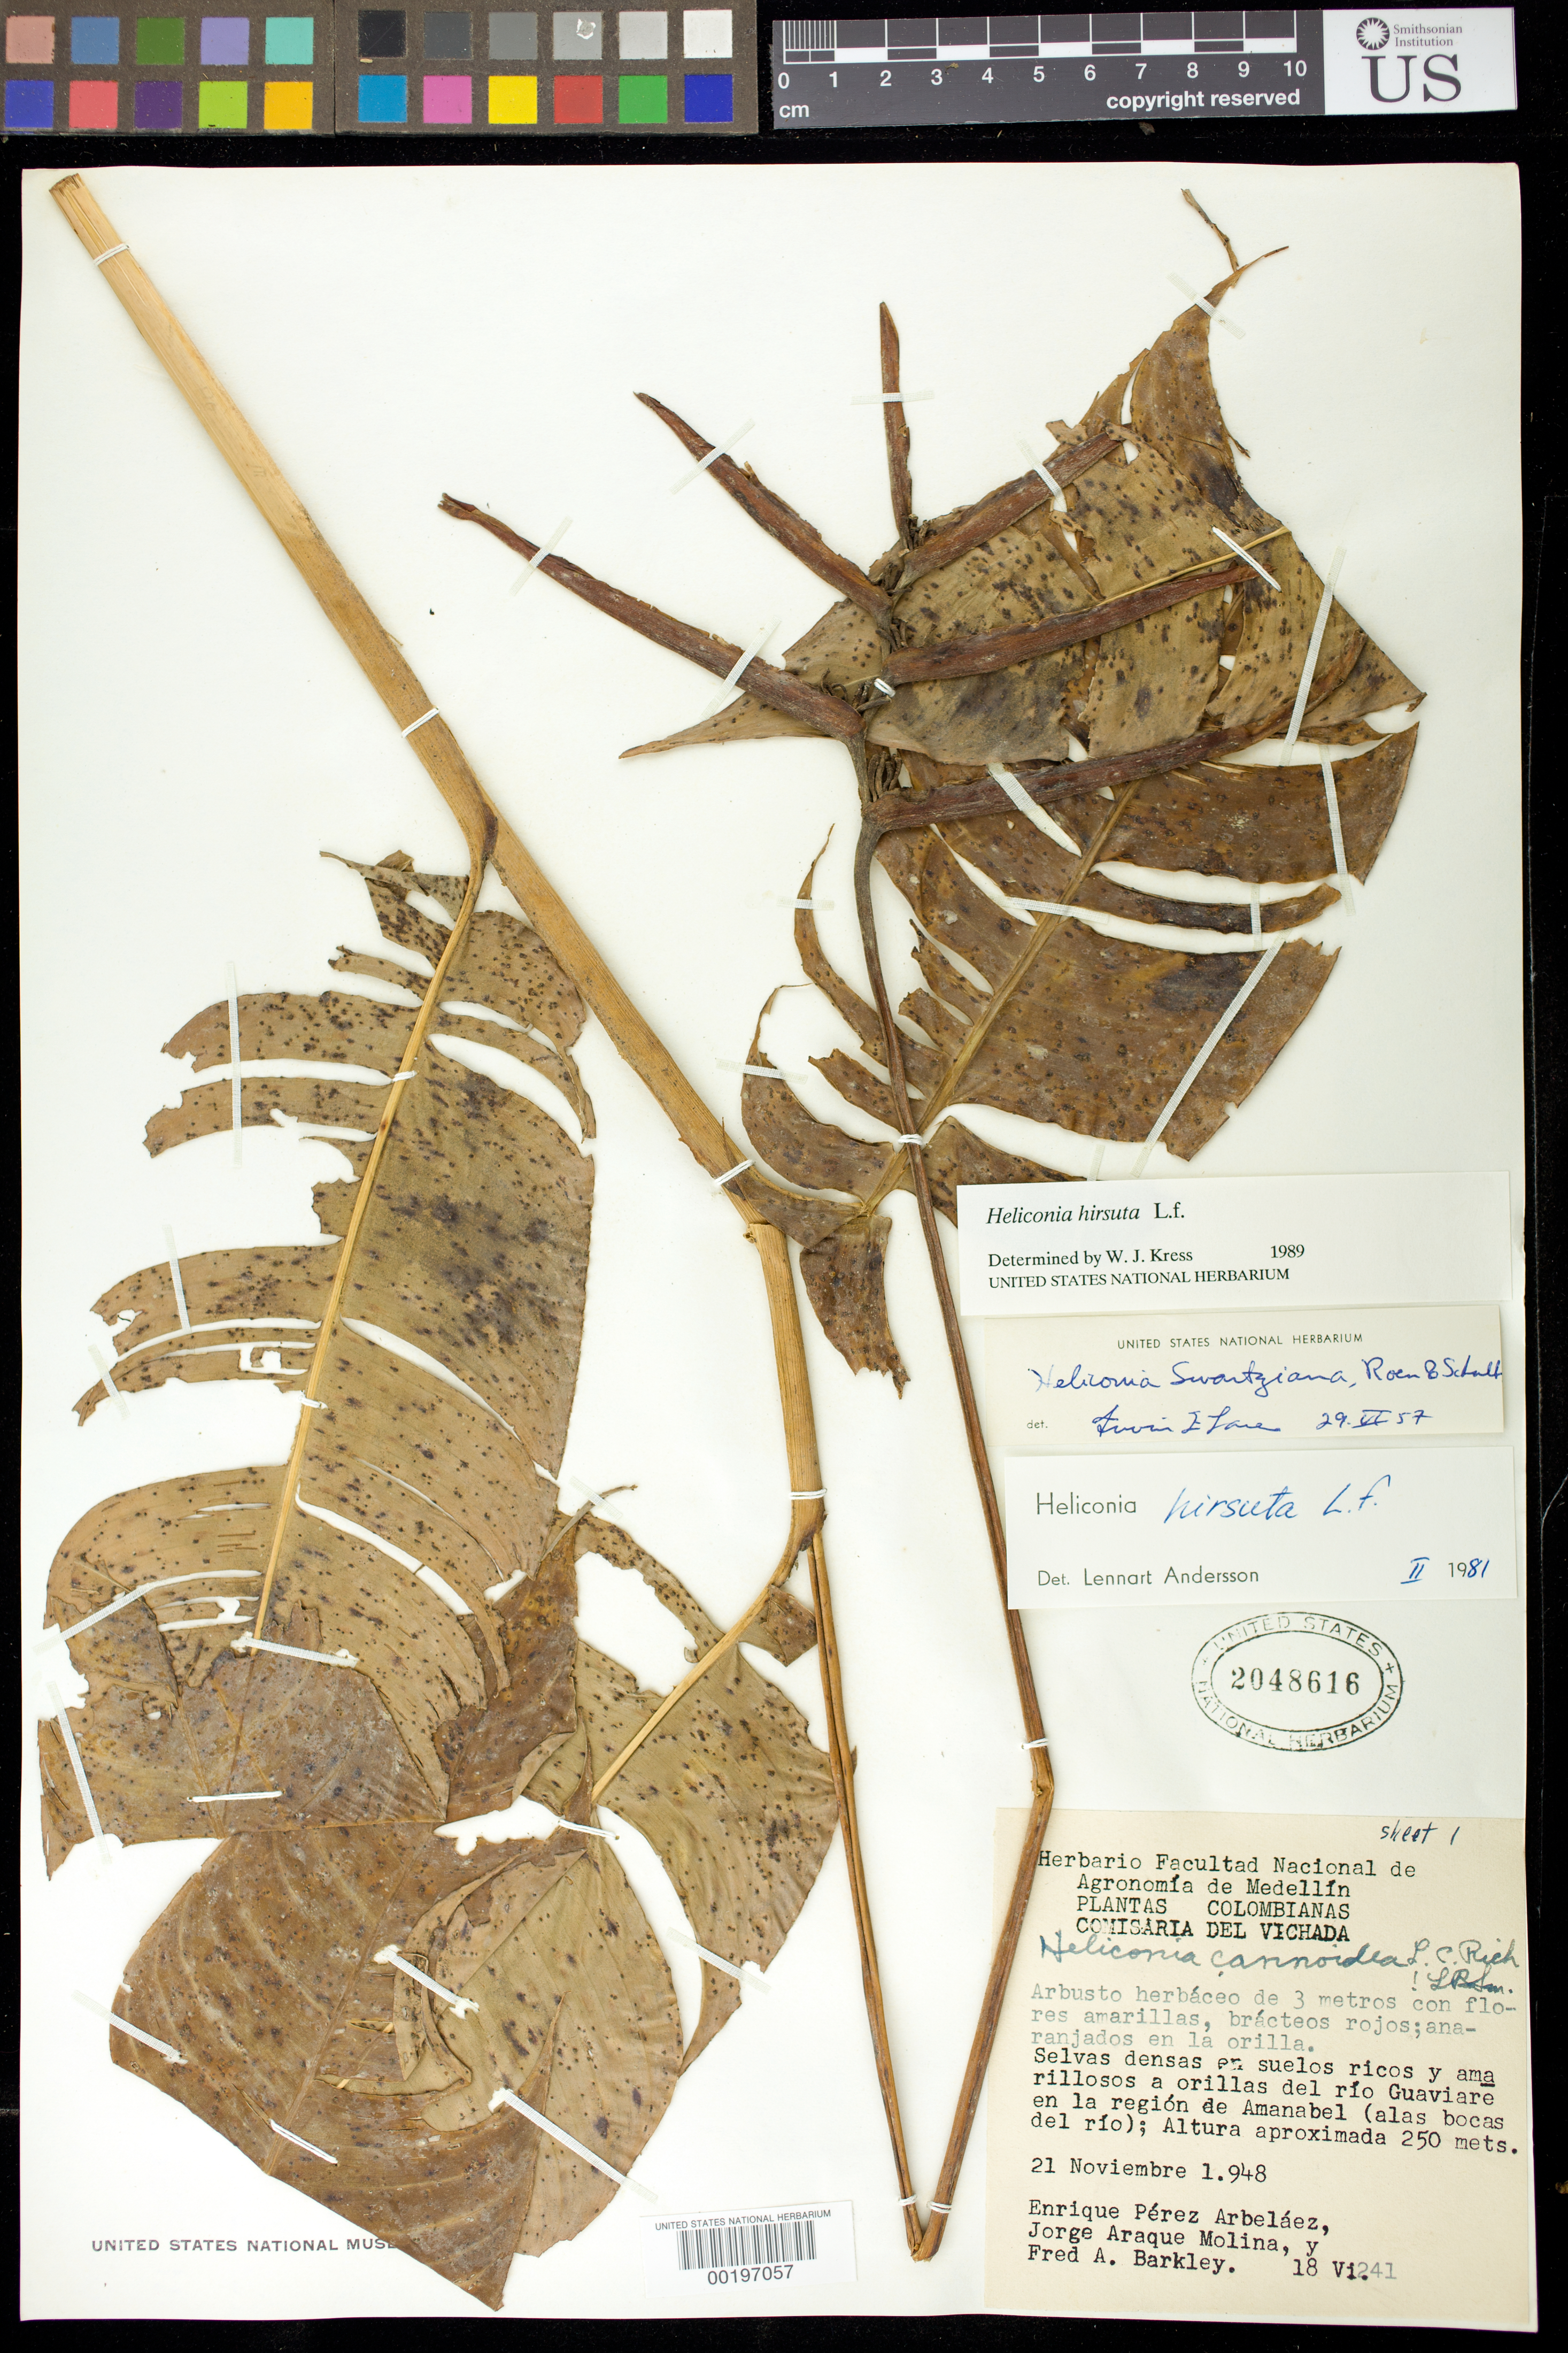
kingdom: Plantae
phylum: Tracheophyta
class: Liliopsida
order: Zingiberales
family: Heliconiaceae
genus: Heliconia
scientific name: Heliconia hirsuta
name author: L. f.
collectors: E. Pérez Arbeláez, J. Araque Molina & F. A. Barkley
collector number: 18vi.241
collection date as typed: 21 Nov 1948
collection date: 1948-11-21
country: Colombia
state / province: Vichada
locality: Banks of Rio Guaviare in region of Amanabel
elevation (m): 250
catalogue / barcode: US 2048616